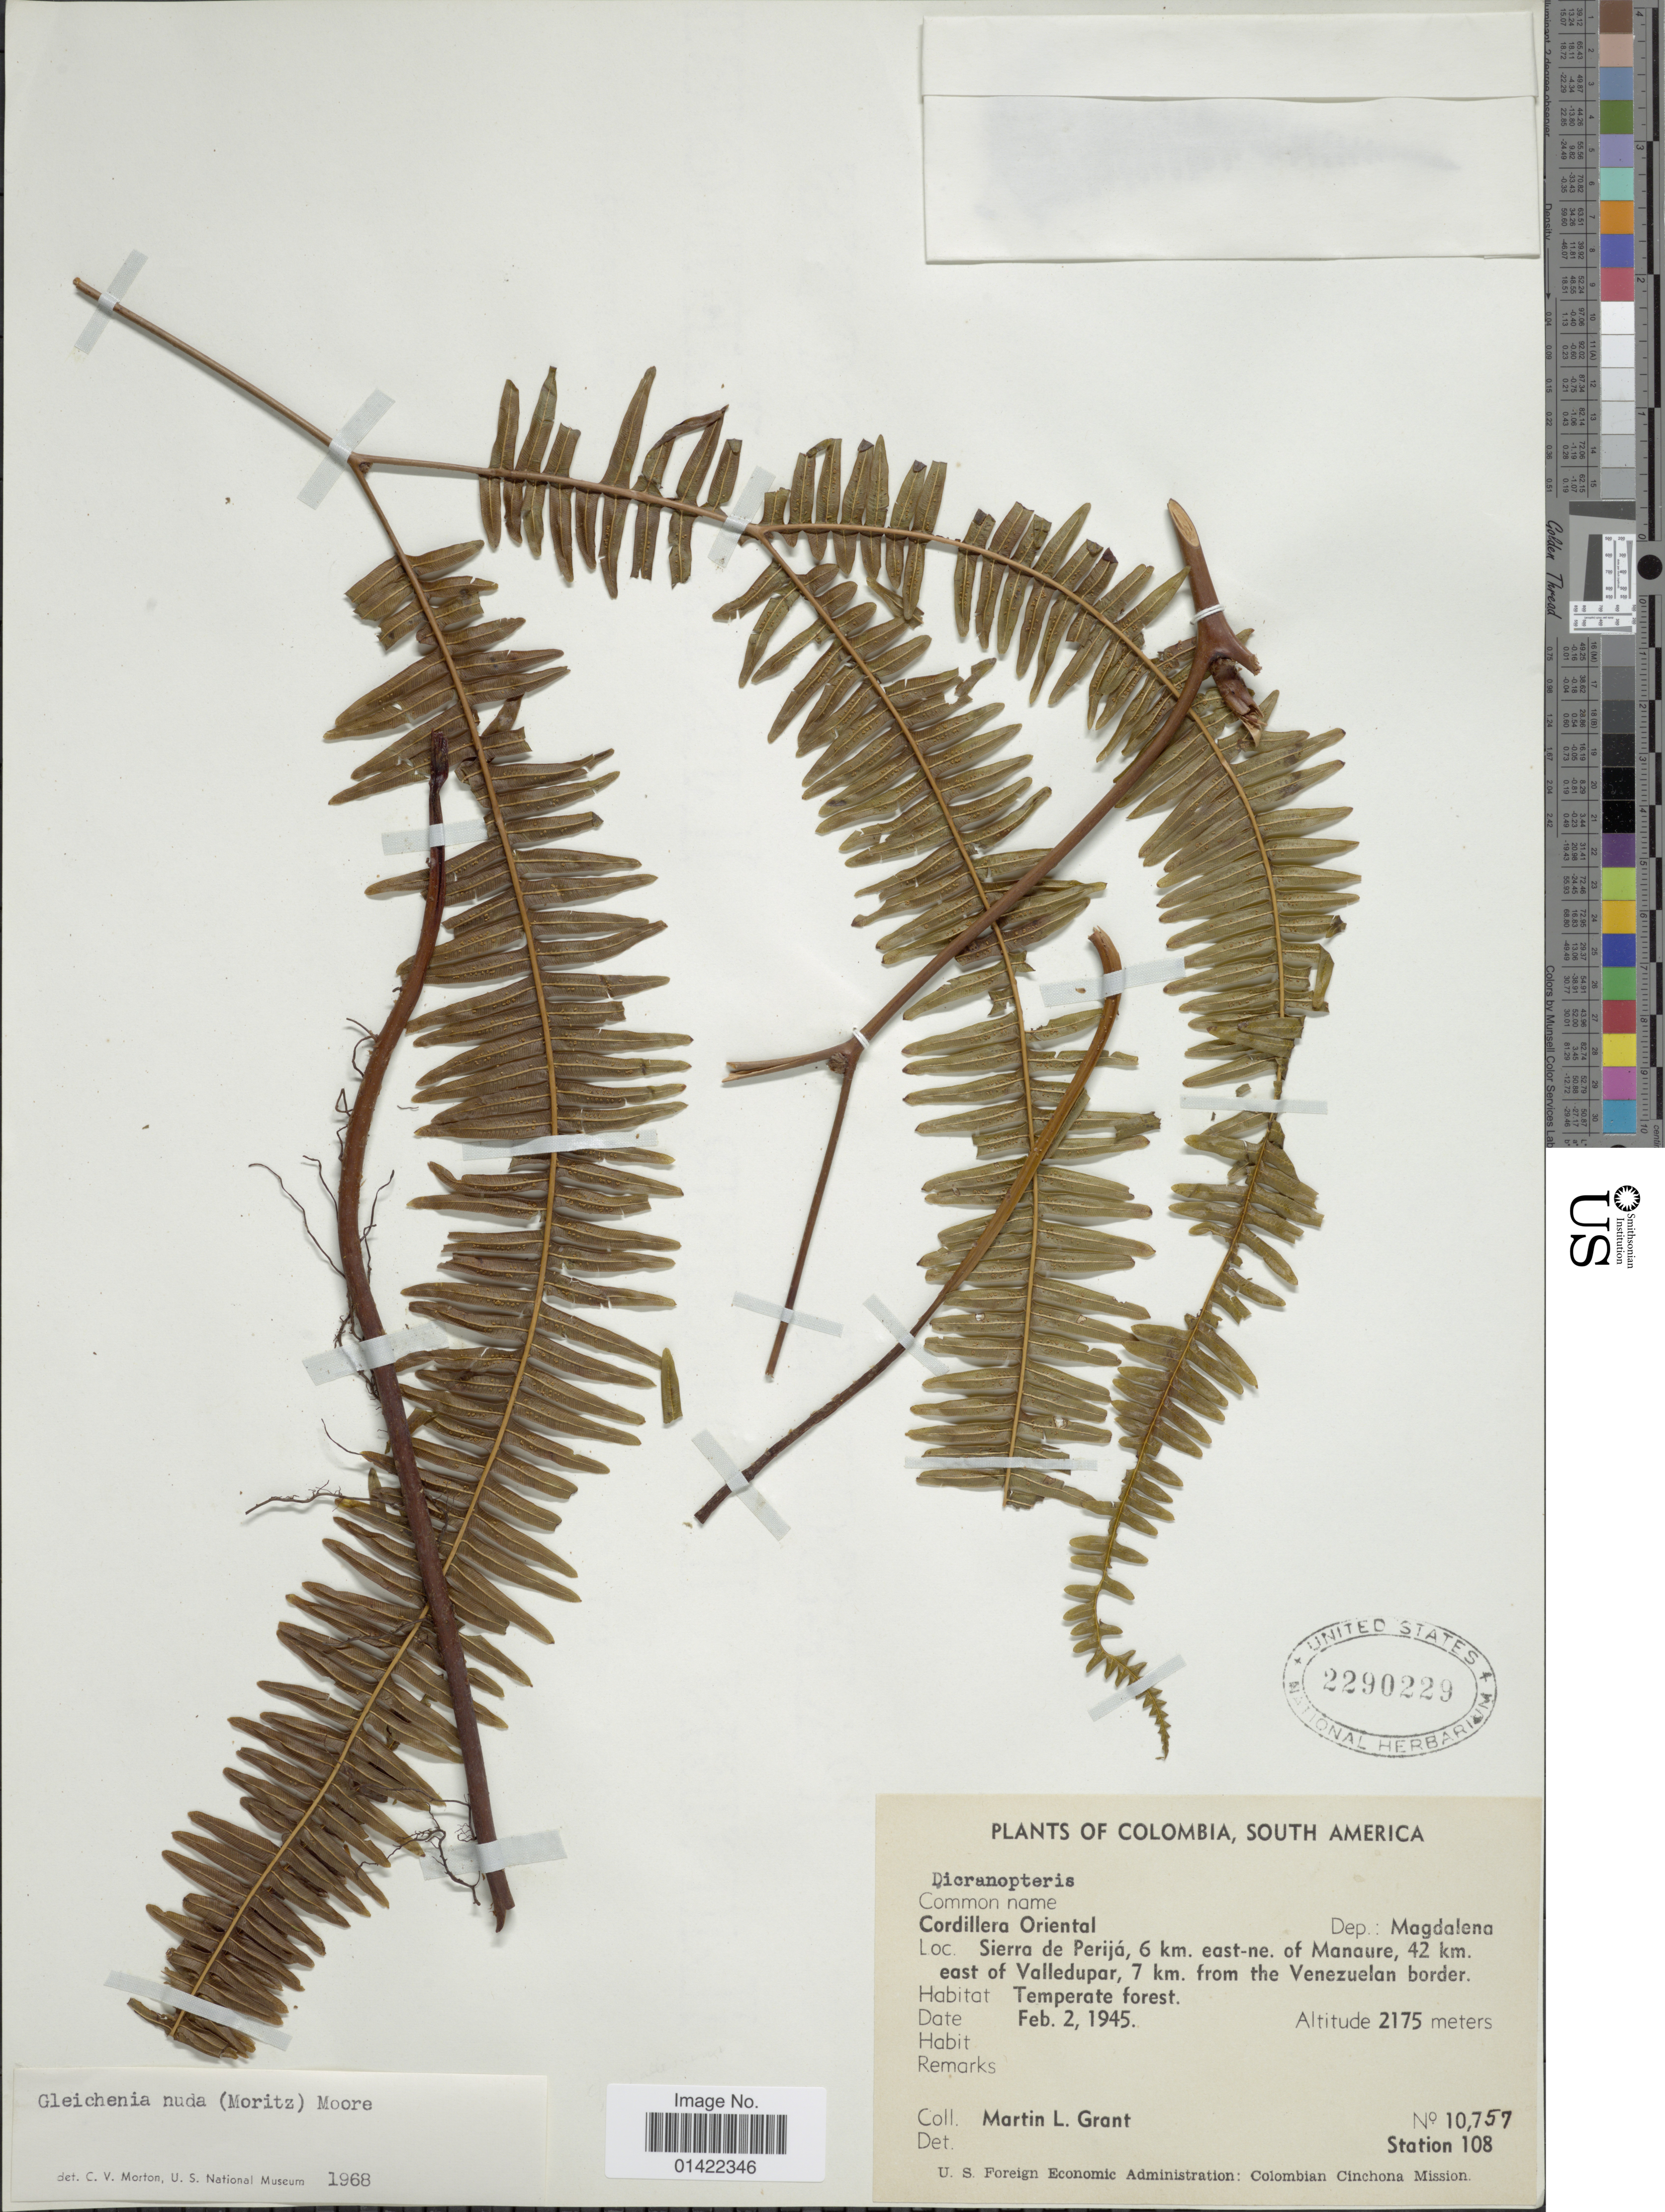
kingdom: Plantae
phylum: Tracheophyta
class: Polypodiopsida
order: Gleicheniales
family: Gleicheniaceae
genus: Sticherus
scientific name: Sticherus nudus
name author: (Moritz ex Reichardt) Nakai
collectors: M. L. Grant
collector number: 10757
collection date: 1945-02-02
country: Colombia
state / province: Magdalena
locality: Cordillera Oriental, Sierra de Parijá, 6 km. east-ne. of Manaure, 42 km. east of Valledupar, 7 km. from the Venezuelan border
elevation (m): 2175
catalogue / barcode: US 2290229